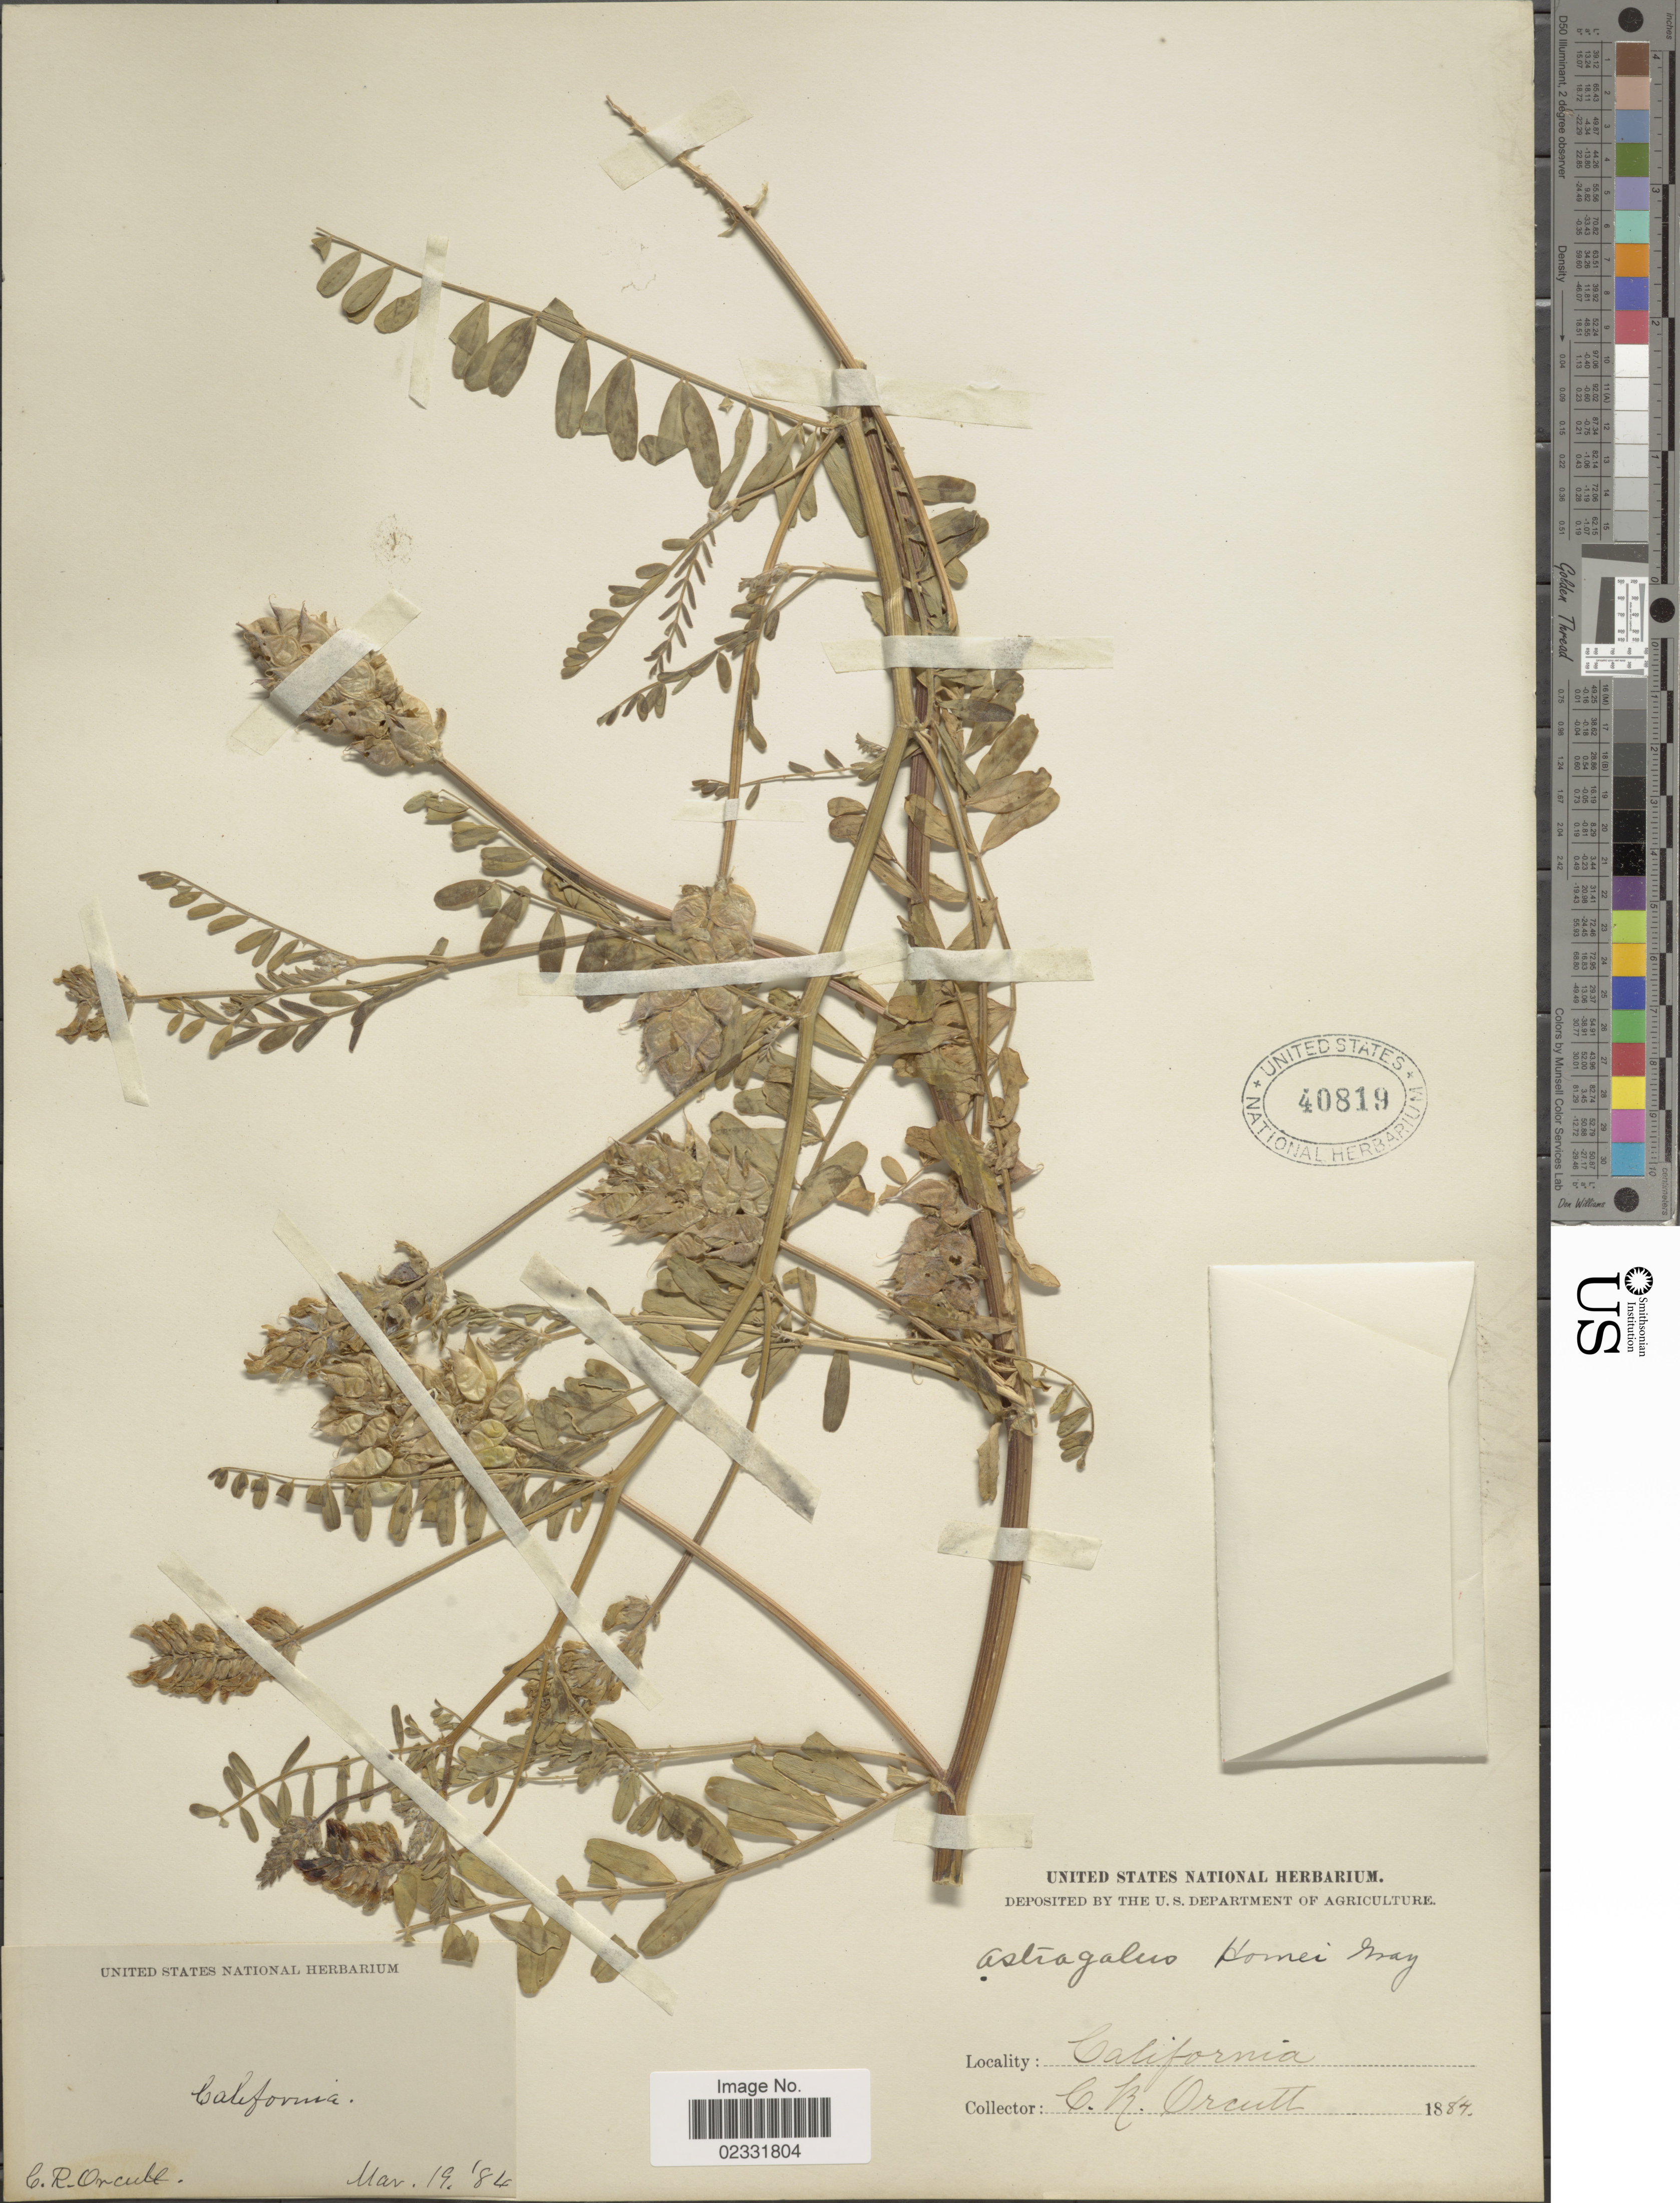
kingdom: Plantae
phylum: Tracheophyta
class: Magnoliopsida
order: Fabales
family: Fabaceae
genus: Astragalus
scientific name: Astragalus hornii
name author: A. Gray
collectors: C. R. Orcutt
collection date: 1884-03-19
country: United States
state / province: California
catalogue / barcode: US 40819